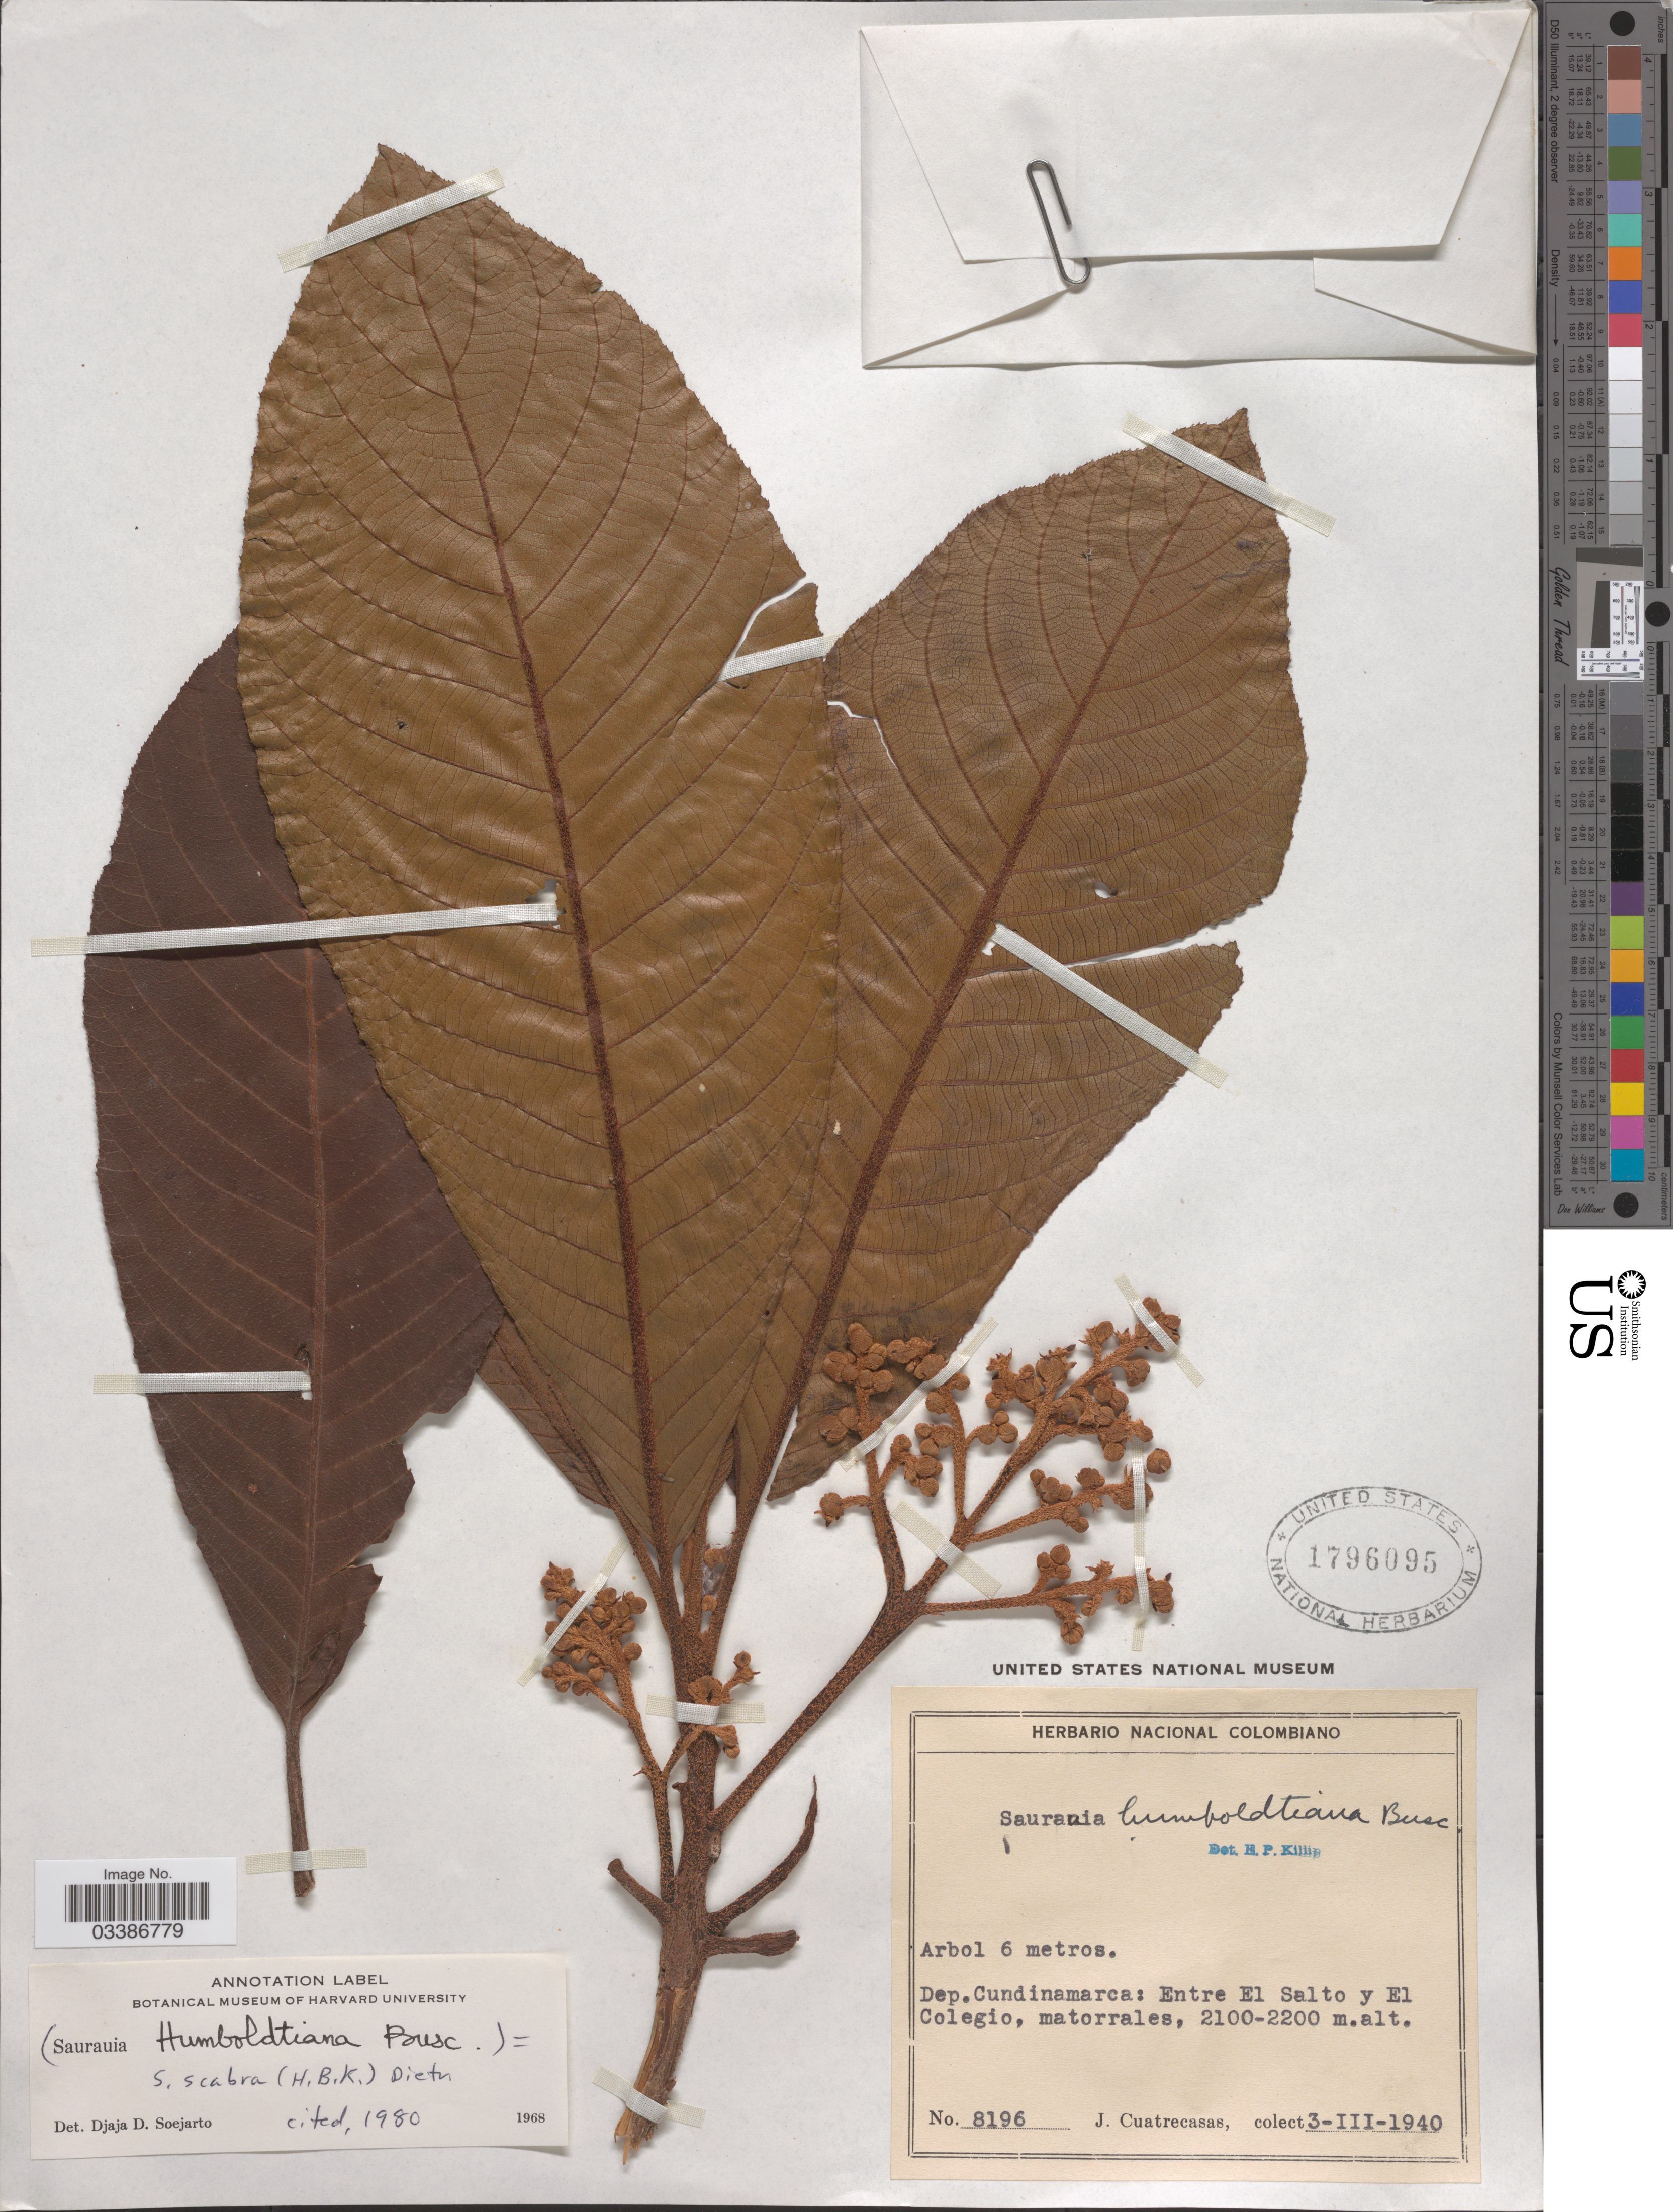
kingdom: Plantae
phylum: Tracheophyta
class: Magnoliopsida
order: Ericales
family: Actinidiaceae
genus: Saurauia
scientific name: Saurauia scabra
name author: (Kunth) D. Dietr.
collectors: J. Cuatrecasas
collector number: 8196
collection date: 1940-03-03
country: Colombia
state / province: Cundinamarca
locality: Dep. Cundinamarca: Entre El Salto y El Colegio, matorrales.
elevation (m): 2100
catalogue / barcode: US 1796095